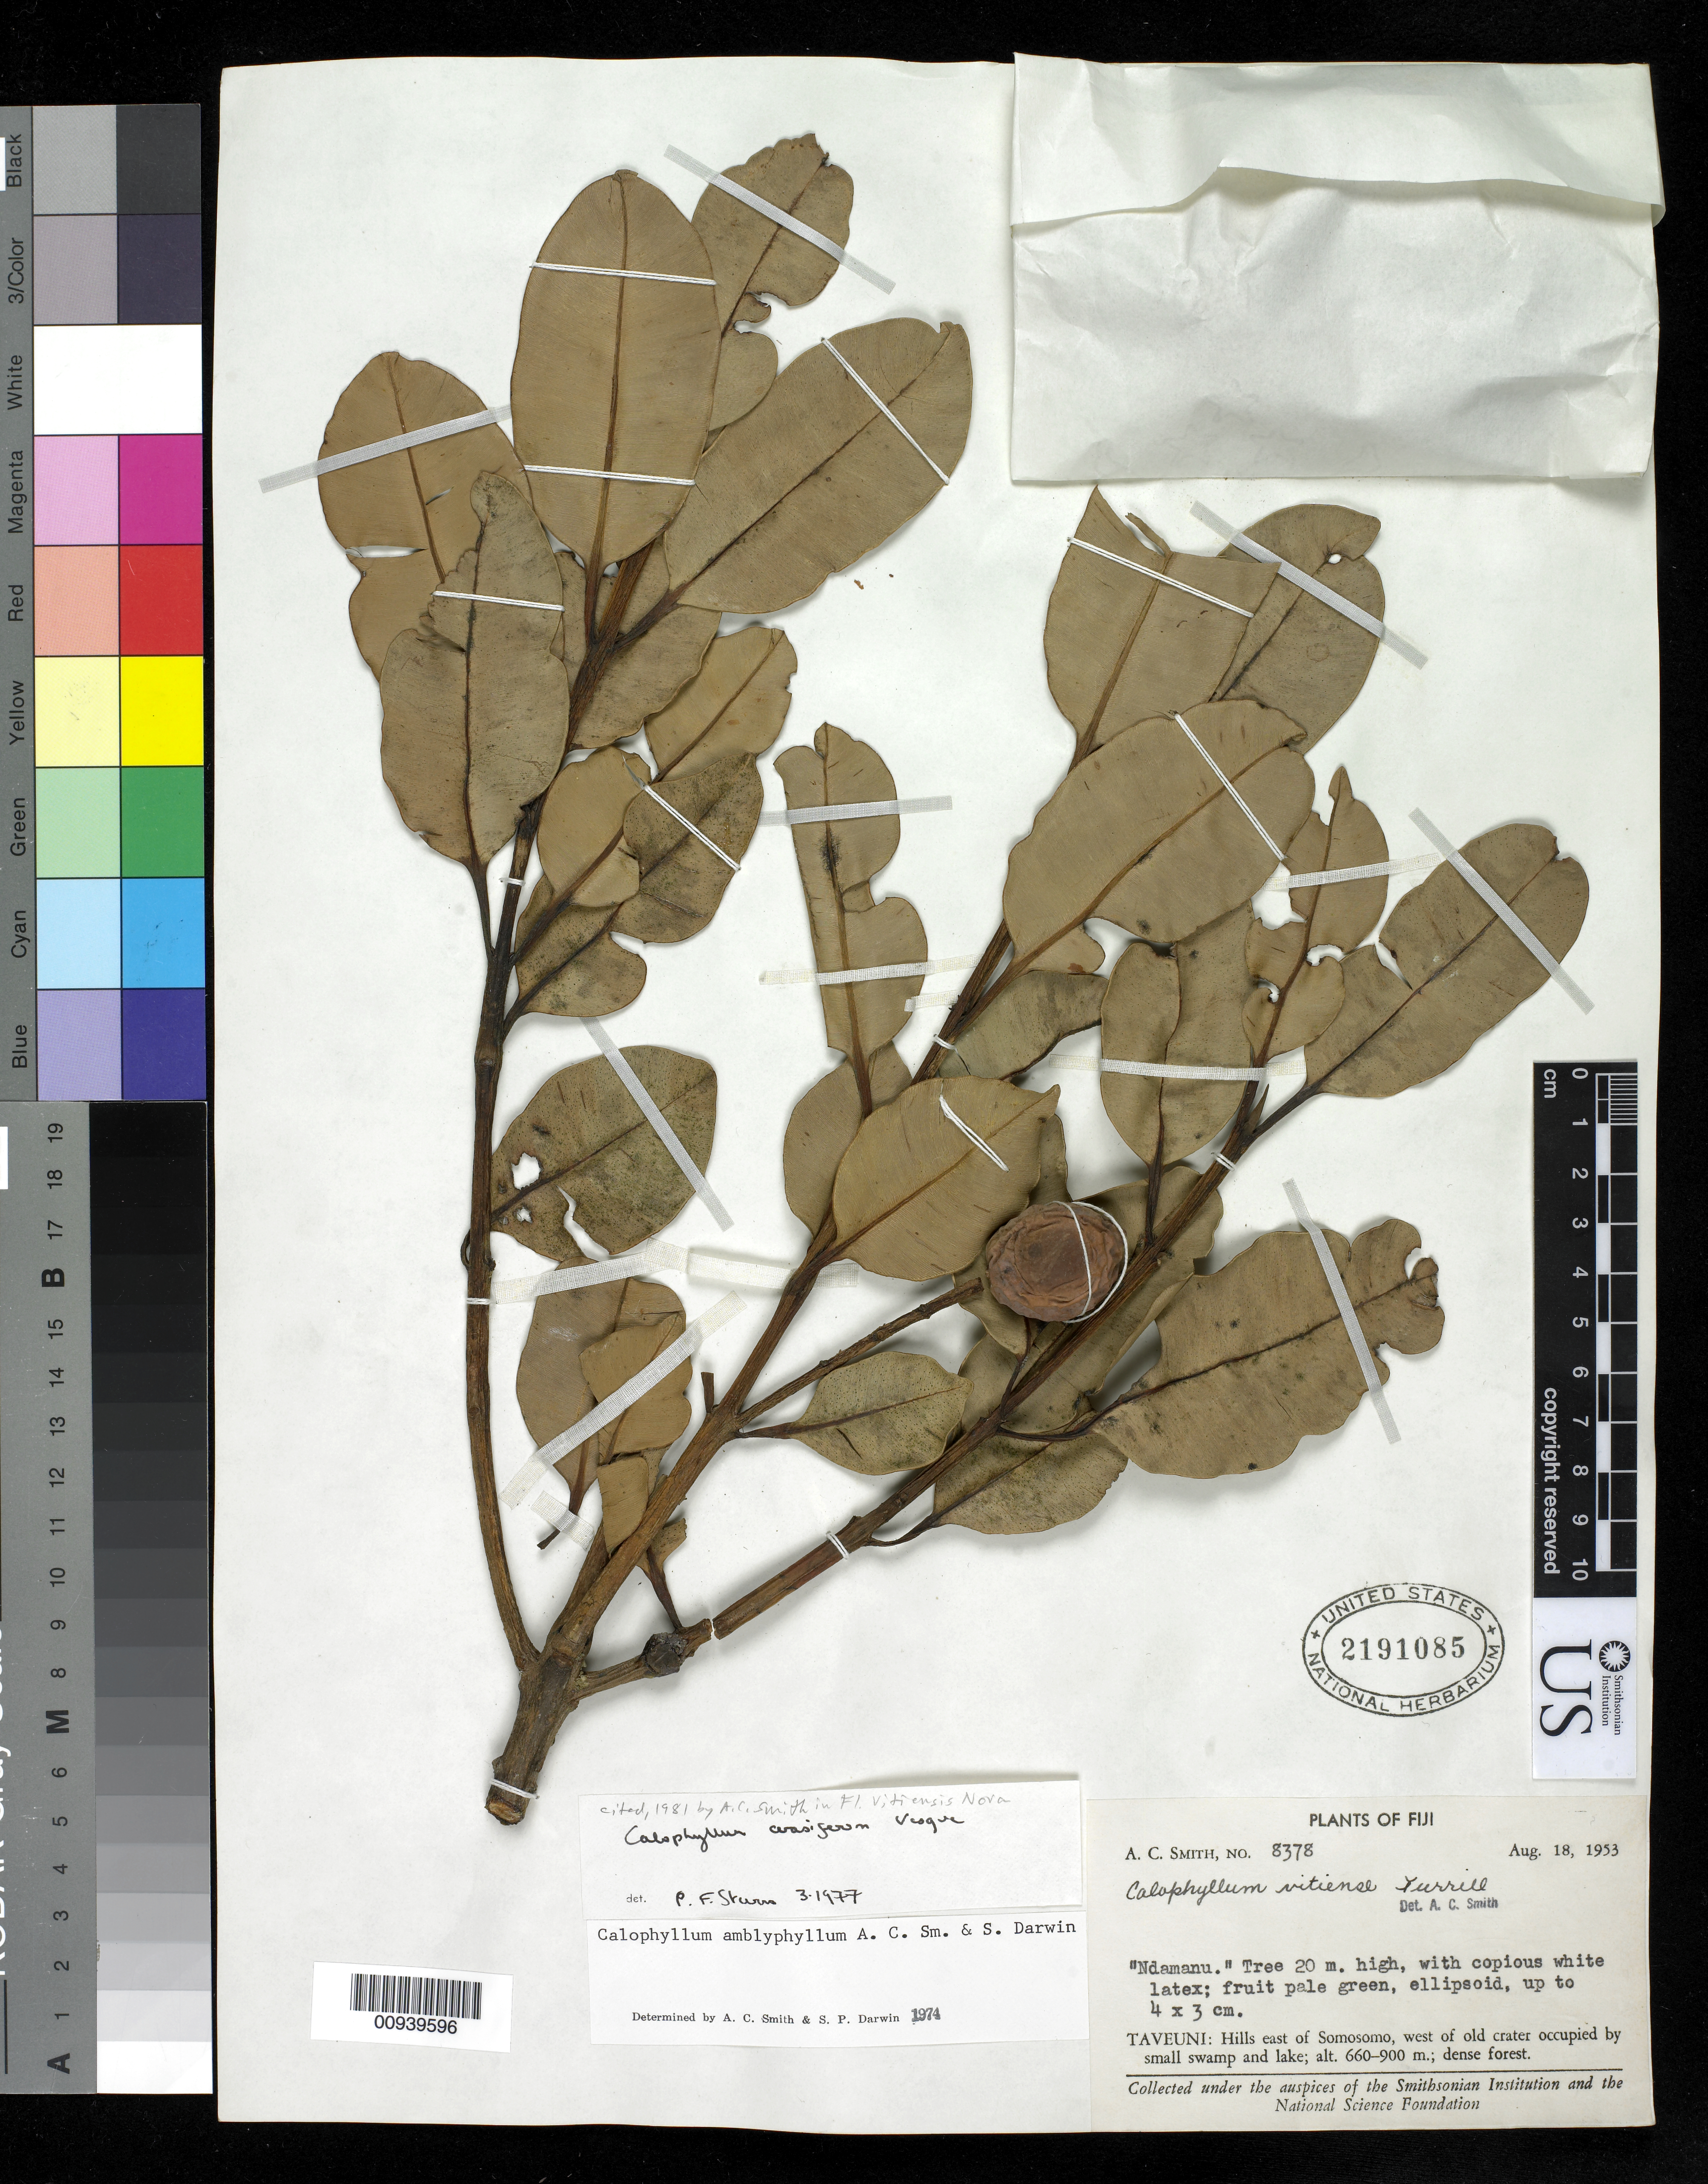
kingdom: Plantae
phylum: Tracheophyta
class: Magnoliopsida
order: Malpighiales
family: Calophyllaceae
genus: Calophyllum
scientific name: Calophyllum cerasiferum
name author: Vesque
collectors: C. A. Smith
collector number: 8378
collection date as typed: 18 Aug 1953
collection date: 1953-08-18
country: Fiji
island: Taveuni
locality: Hills east of Somosomo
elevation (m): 660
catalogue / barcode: US 2191085